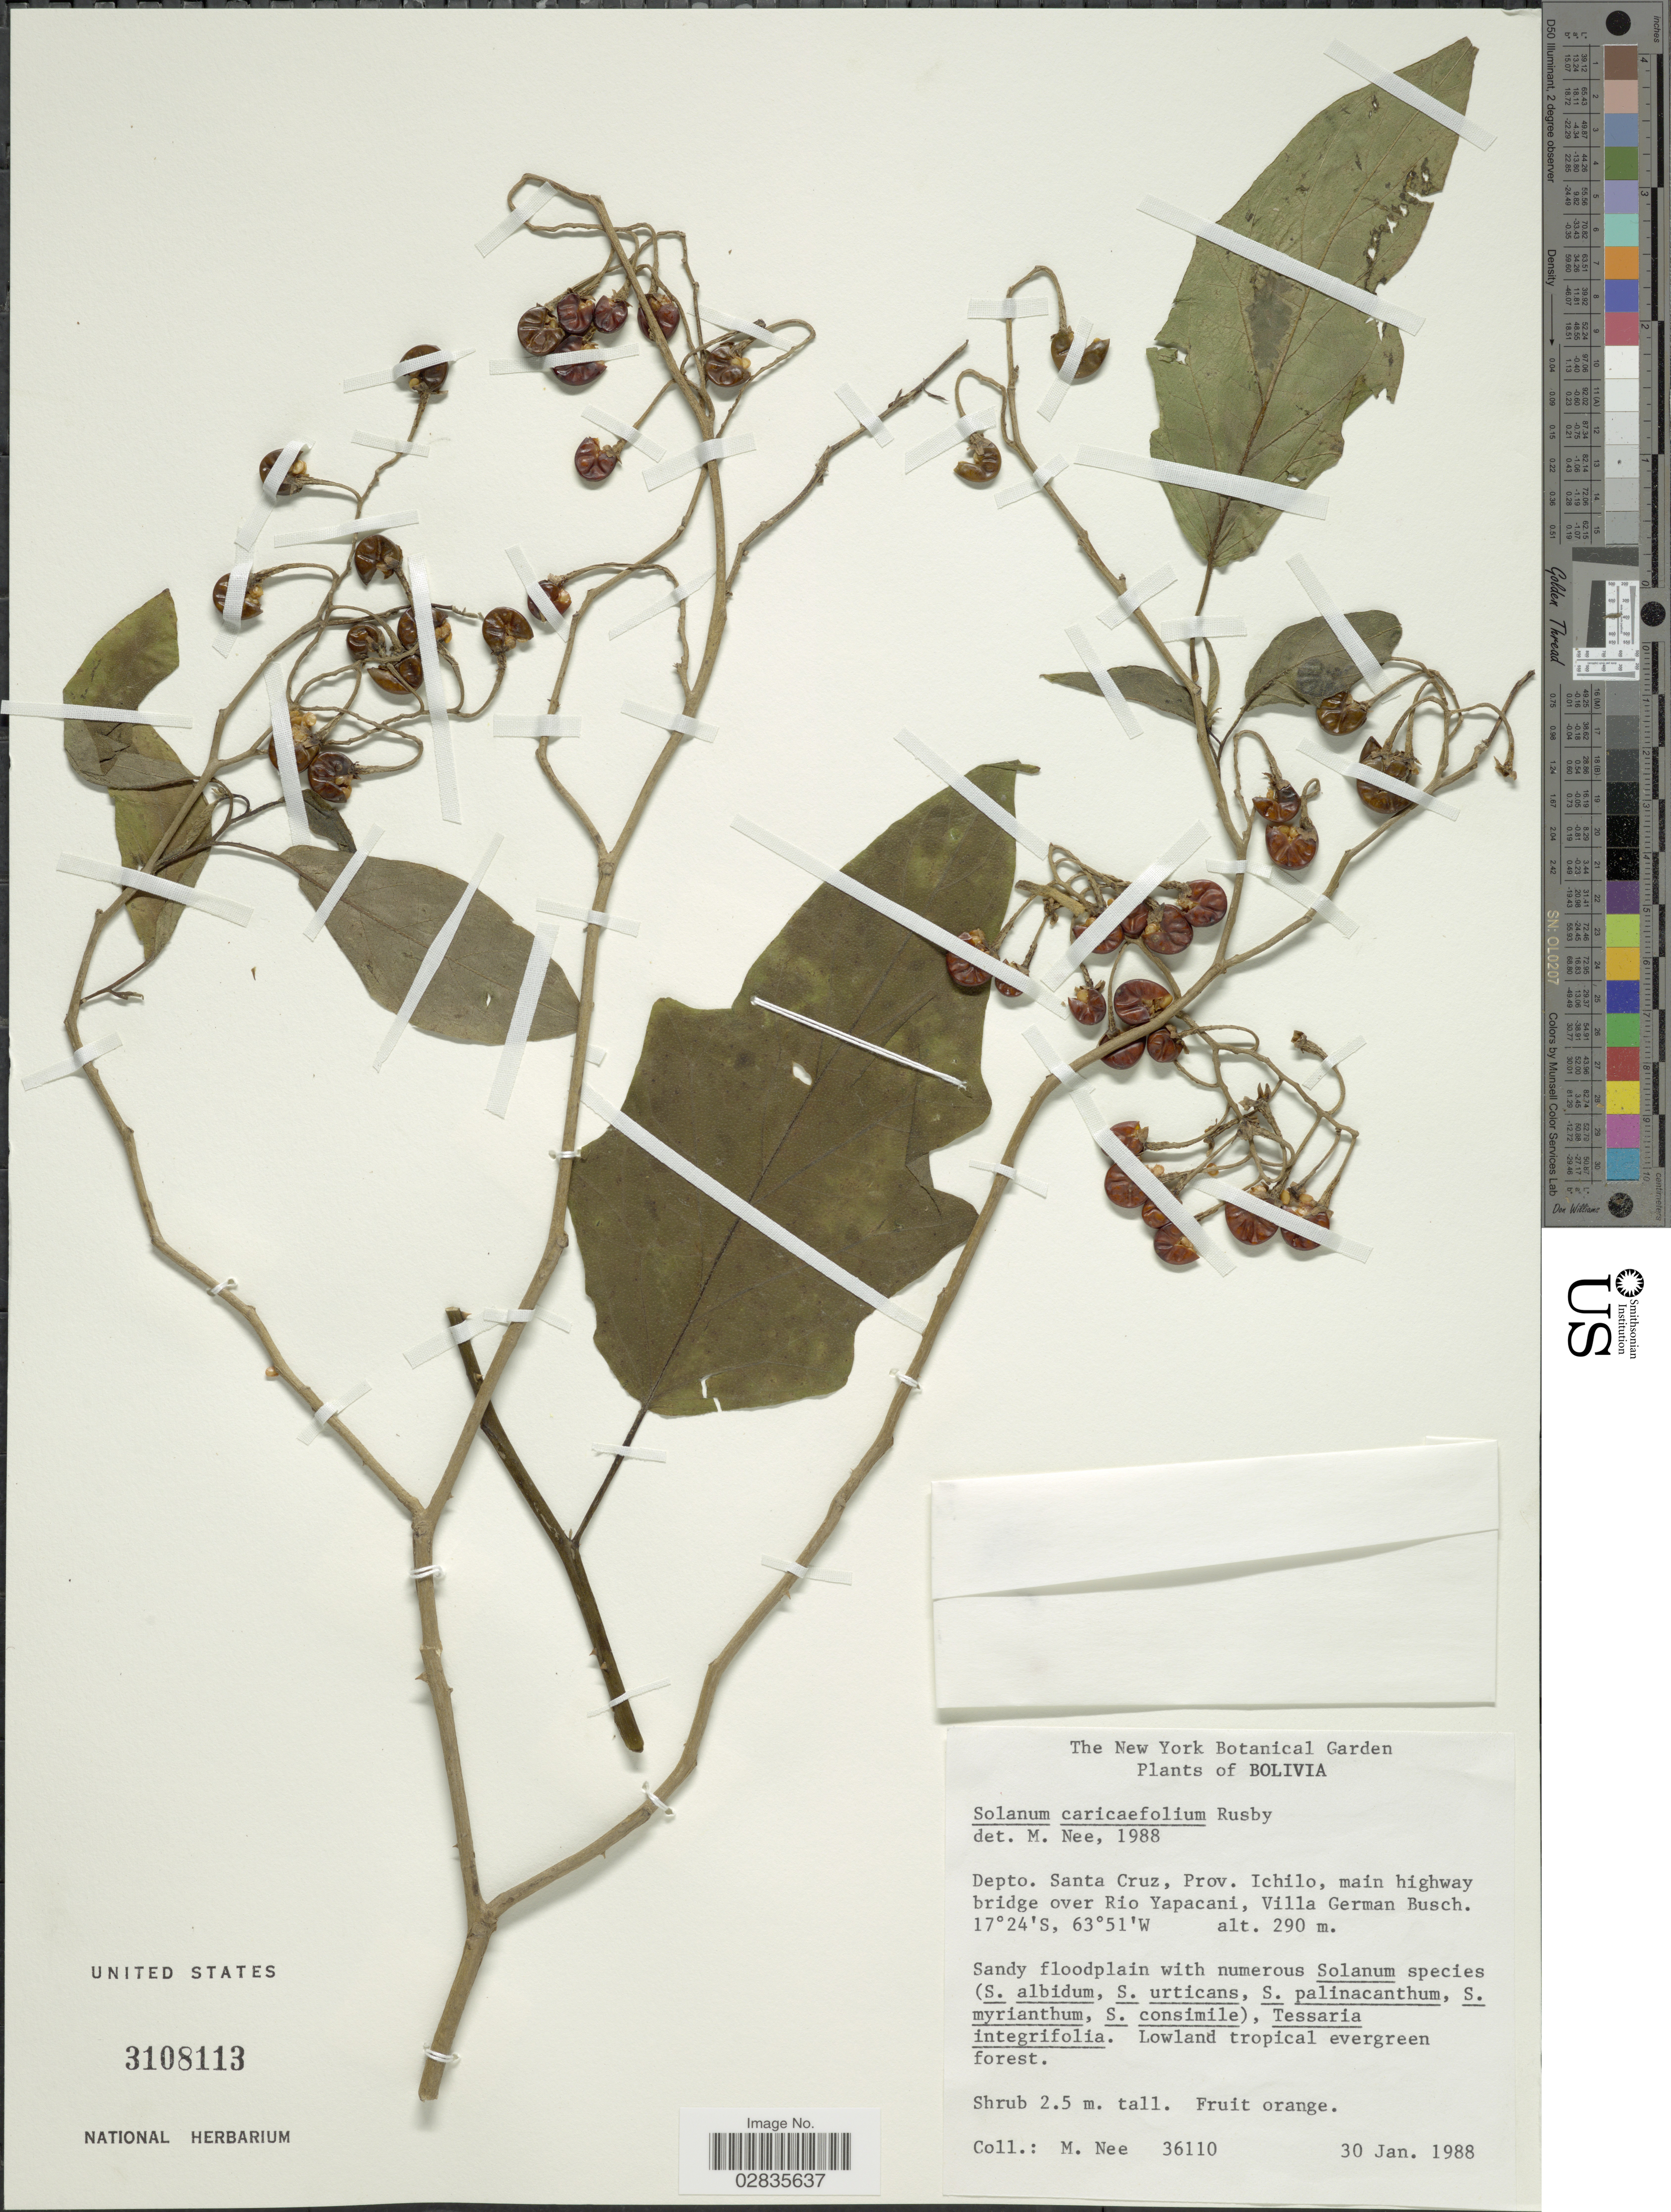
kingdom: Plantae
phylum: Tracheophyta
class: Magnoliopsida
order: Solanales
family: Solanaceae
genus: Solanum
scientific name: Solanum caricaefolium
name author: Rusby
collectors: M. Nee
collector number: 36110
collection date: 1988-01-30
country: Bolivia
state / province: Santa Cruz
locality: Depto. Santa Cruz, Prov. Ichilo, main highway bridge over Rio Yapacani, Villa German Busch.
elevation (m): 290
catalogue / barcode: US 3108113